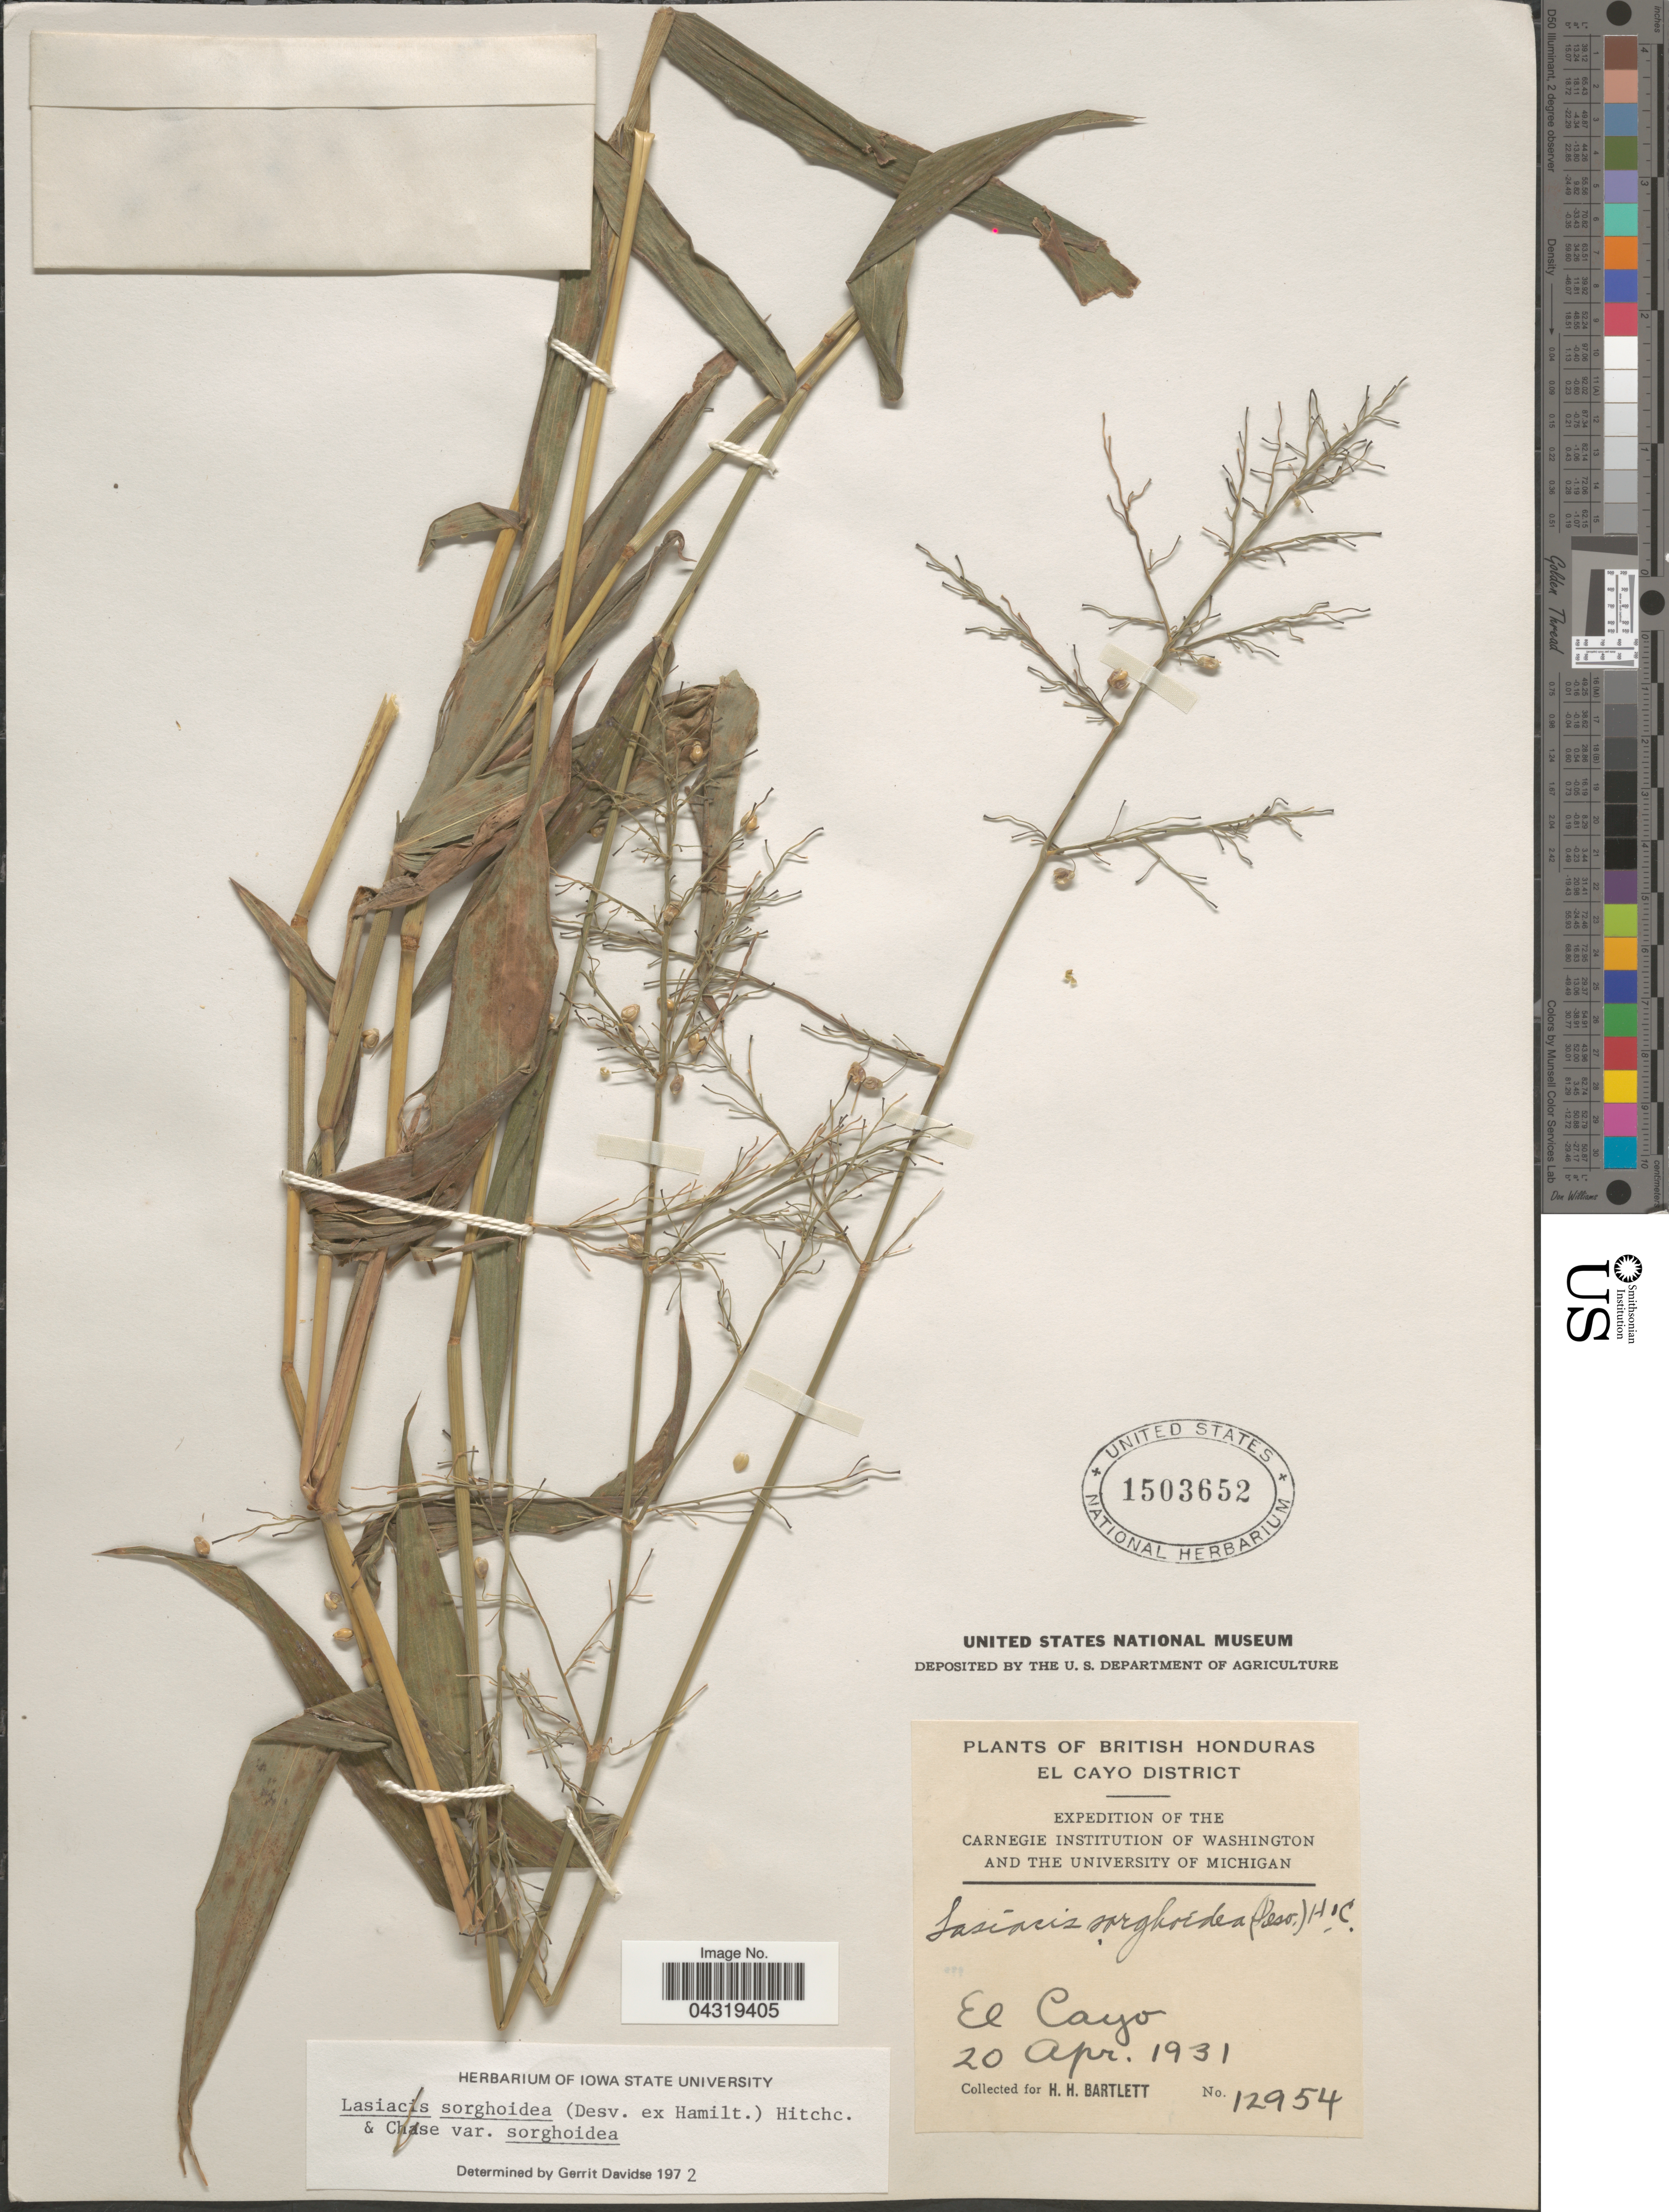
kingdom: Plantae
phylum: Tracheophyta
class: Liliopsida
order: Poales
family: Poaceae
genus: Lasiacis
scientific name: Lasiacis sorghoidea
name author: (Desv. ex Ham.) Hitchc. & Chase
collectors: H. H. Bartlett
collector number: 12954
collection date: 1931-04-20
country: Belize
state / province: Cayo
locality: British Honduras. El Cayo District. Expedition of the Carnegie Institution of Washington and the University of Michigan. El Cayo.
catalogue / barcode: US 1503652